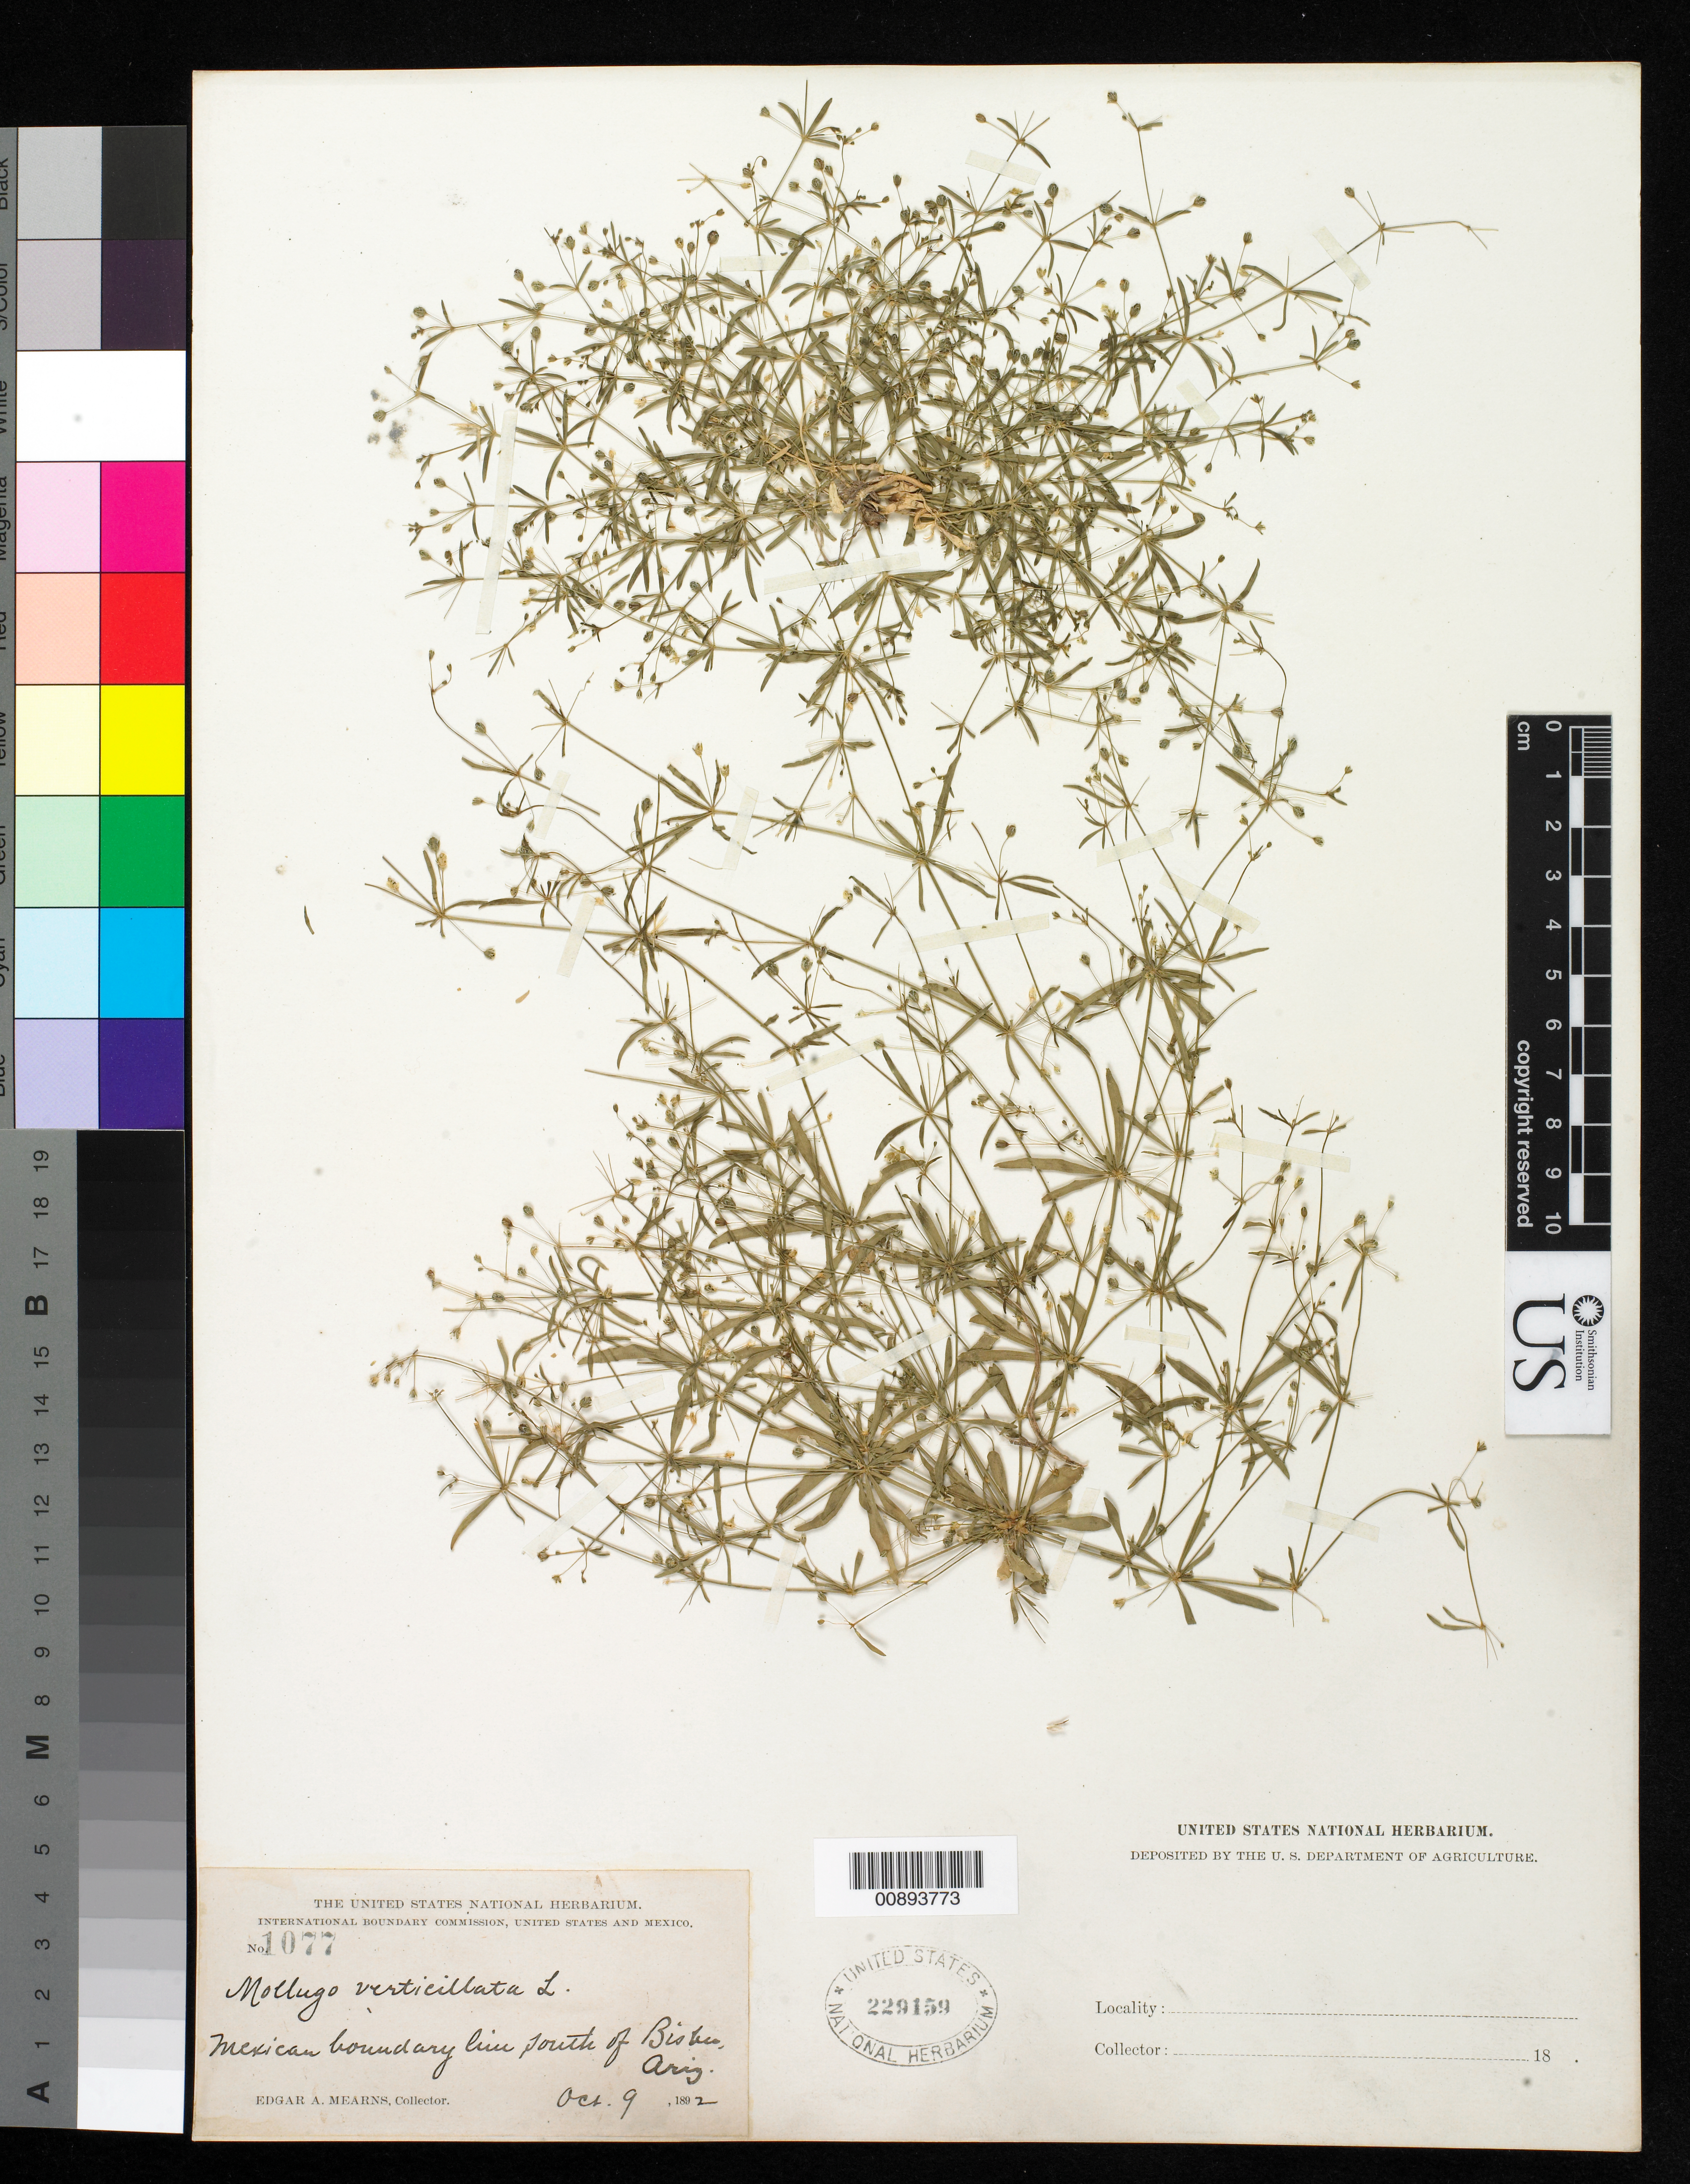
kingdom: Plantae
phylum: Tracheophyta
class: Magnoliopsida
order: Caryophyllales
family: Molluginaceae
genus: Mollugo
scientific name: Mollugo verticillata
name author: L.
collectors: E. A. Mearns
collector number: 1077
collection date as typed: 09 Oct 1892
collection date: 1892-10-09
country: United States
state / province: Arizona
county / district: Cochise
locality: Mexican Boundary Line, S of Bisbee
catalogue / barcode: US 229159